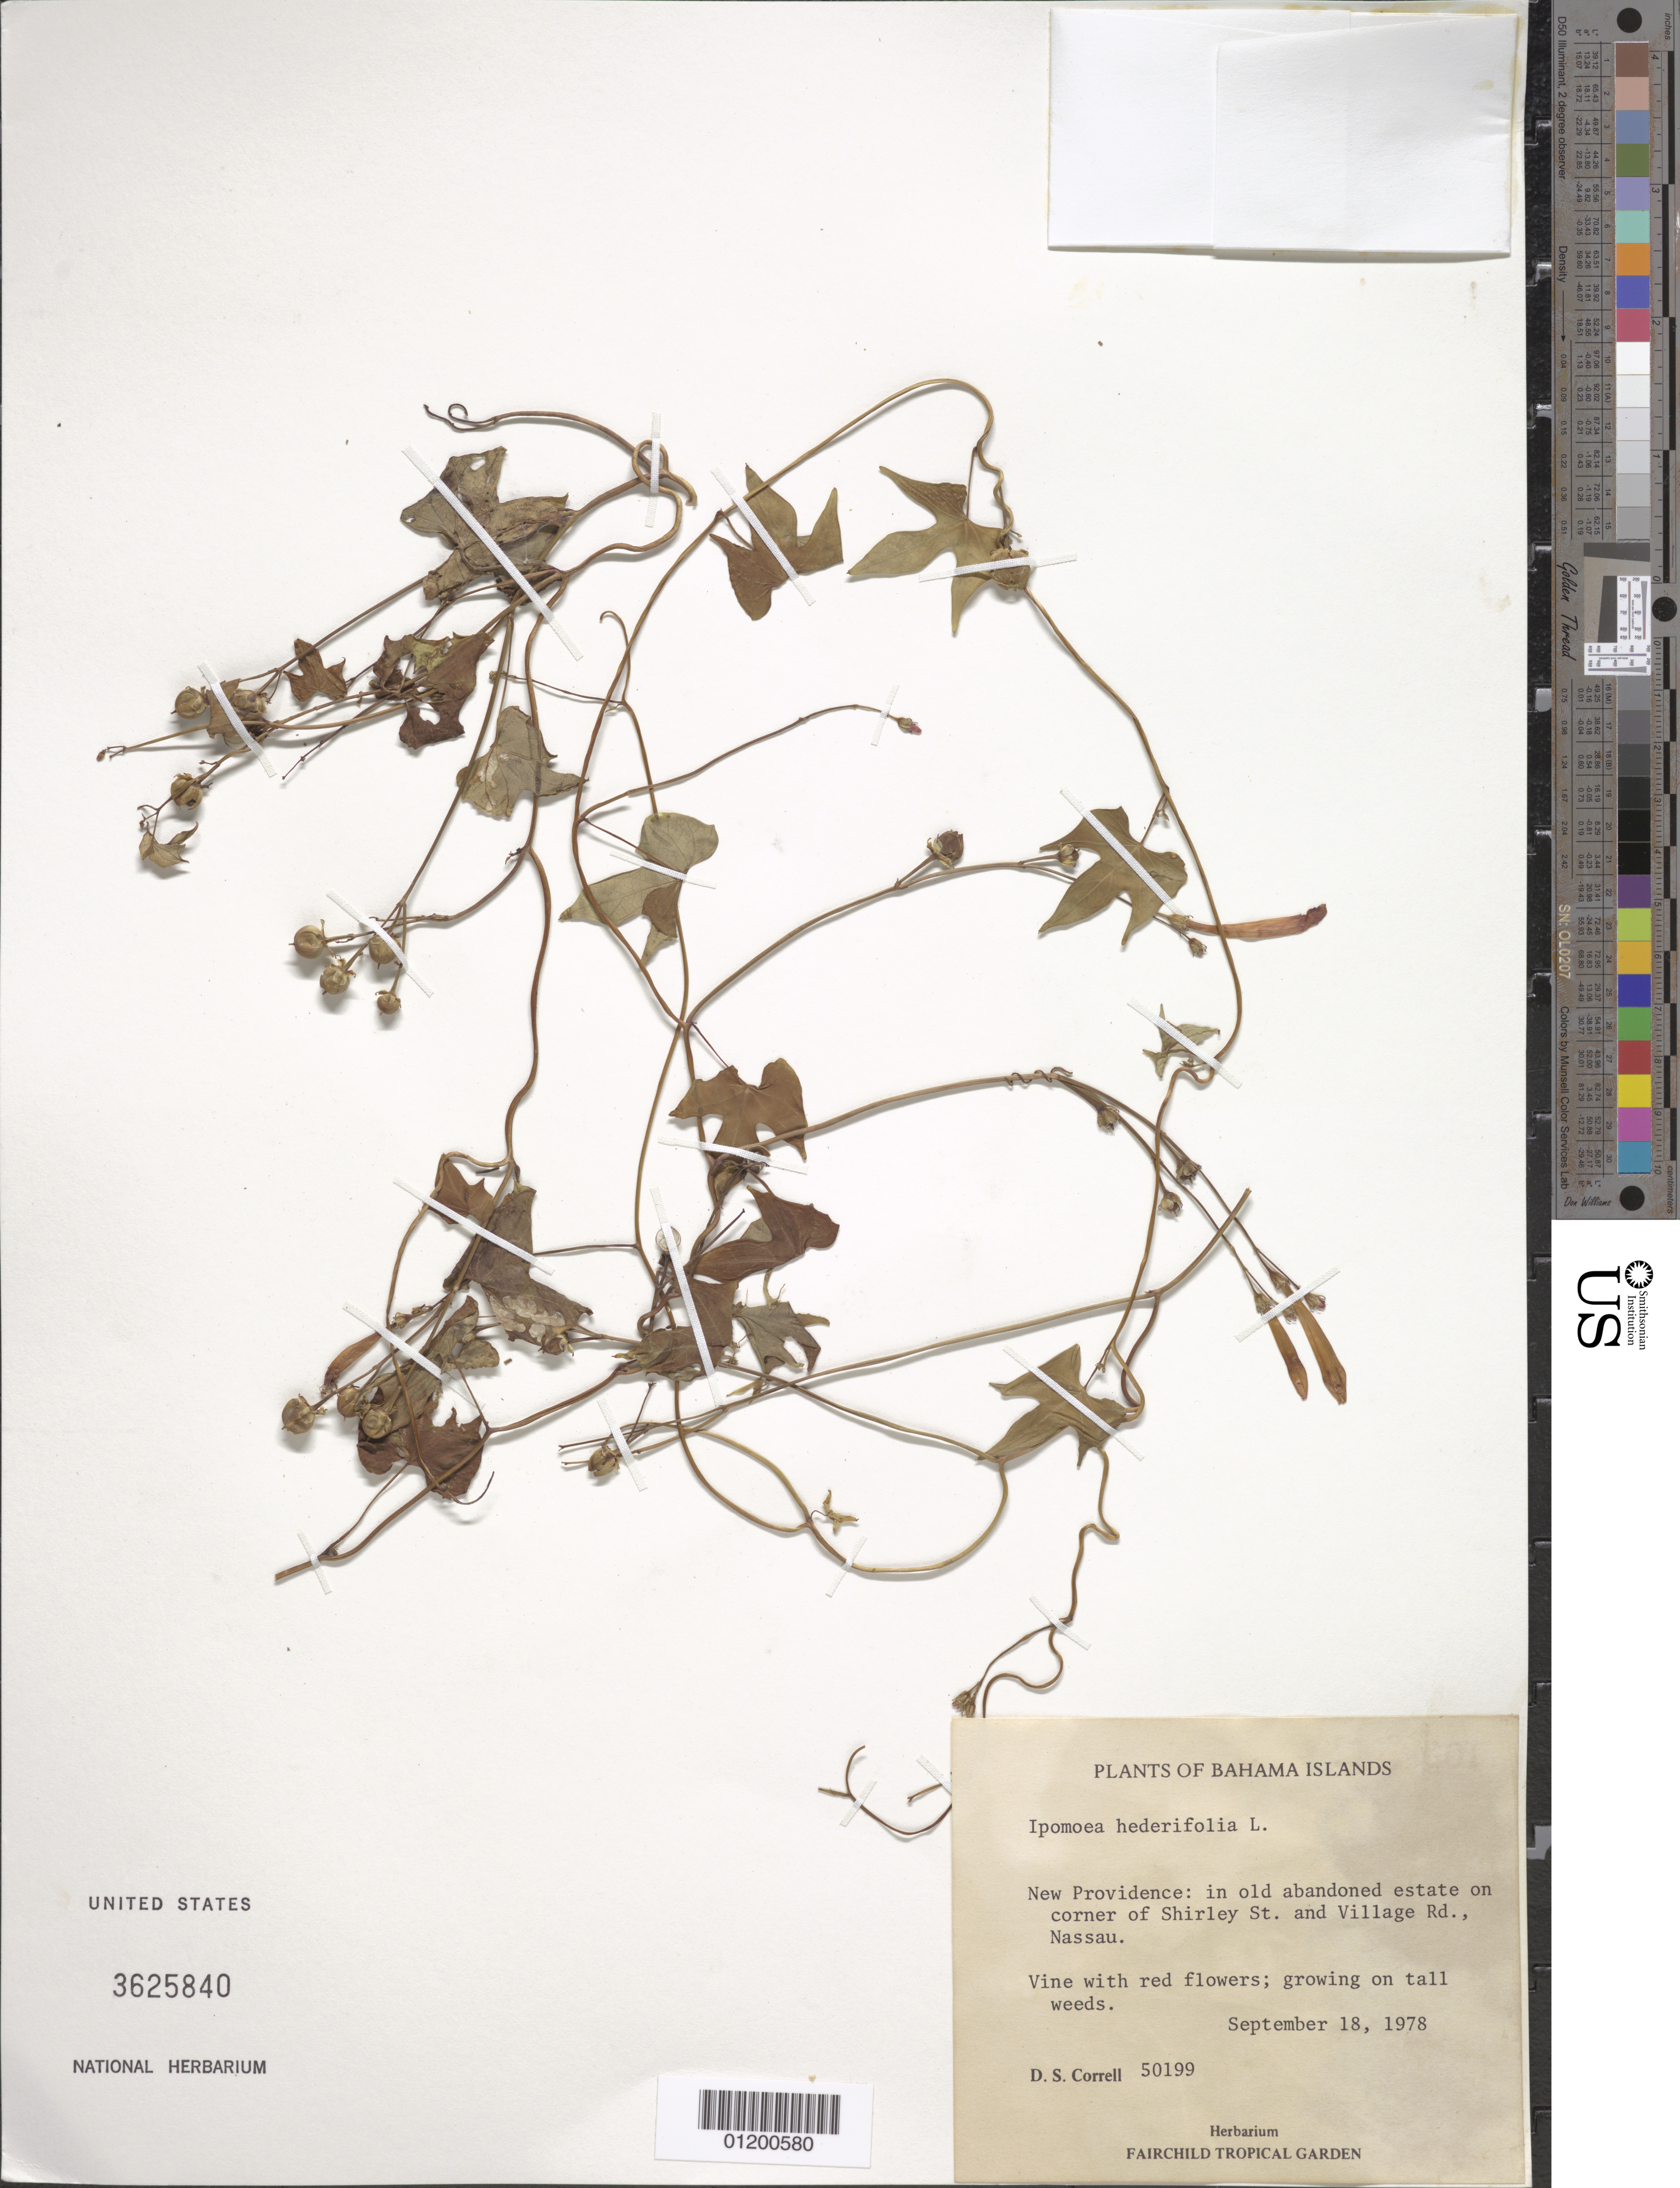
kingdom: Plantae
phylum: Tracheophyta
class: Magnoliopsida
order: Solanales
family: Convolvulaceae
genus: Ipomoea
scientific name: Ipomoea hederifolia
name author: L.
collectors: D. S. Correll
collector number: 50199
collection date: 1978-09-18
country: Bahamas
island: New Providence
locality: In old abandoned estate on corner of Shirley St. and Village Rd., Nassau.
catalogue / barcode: US 3625840